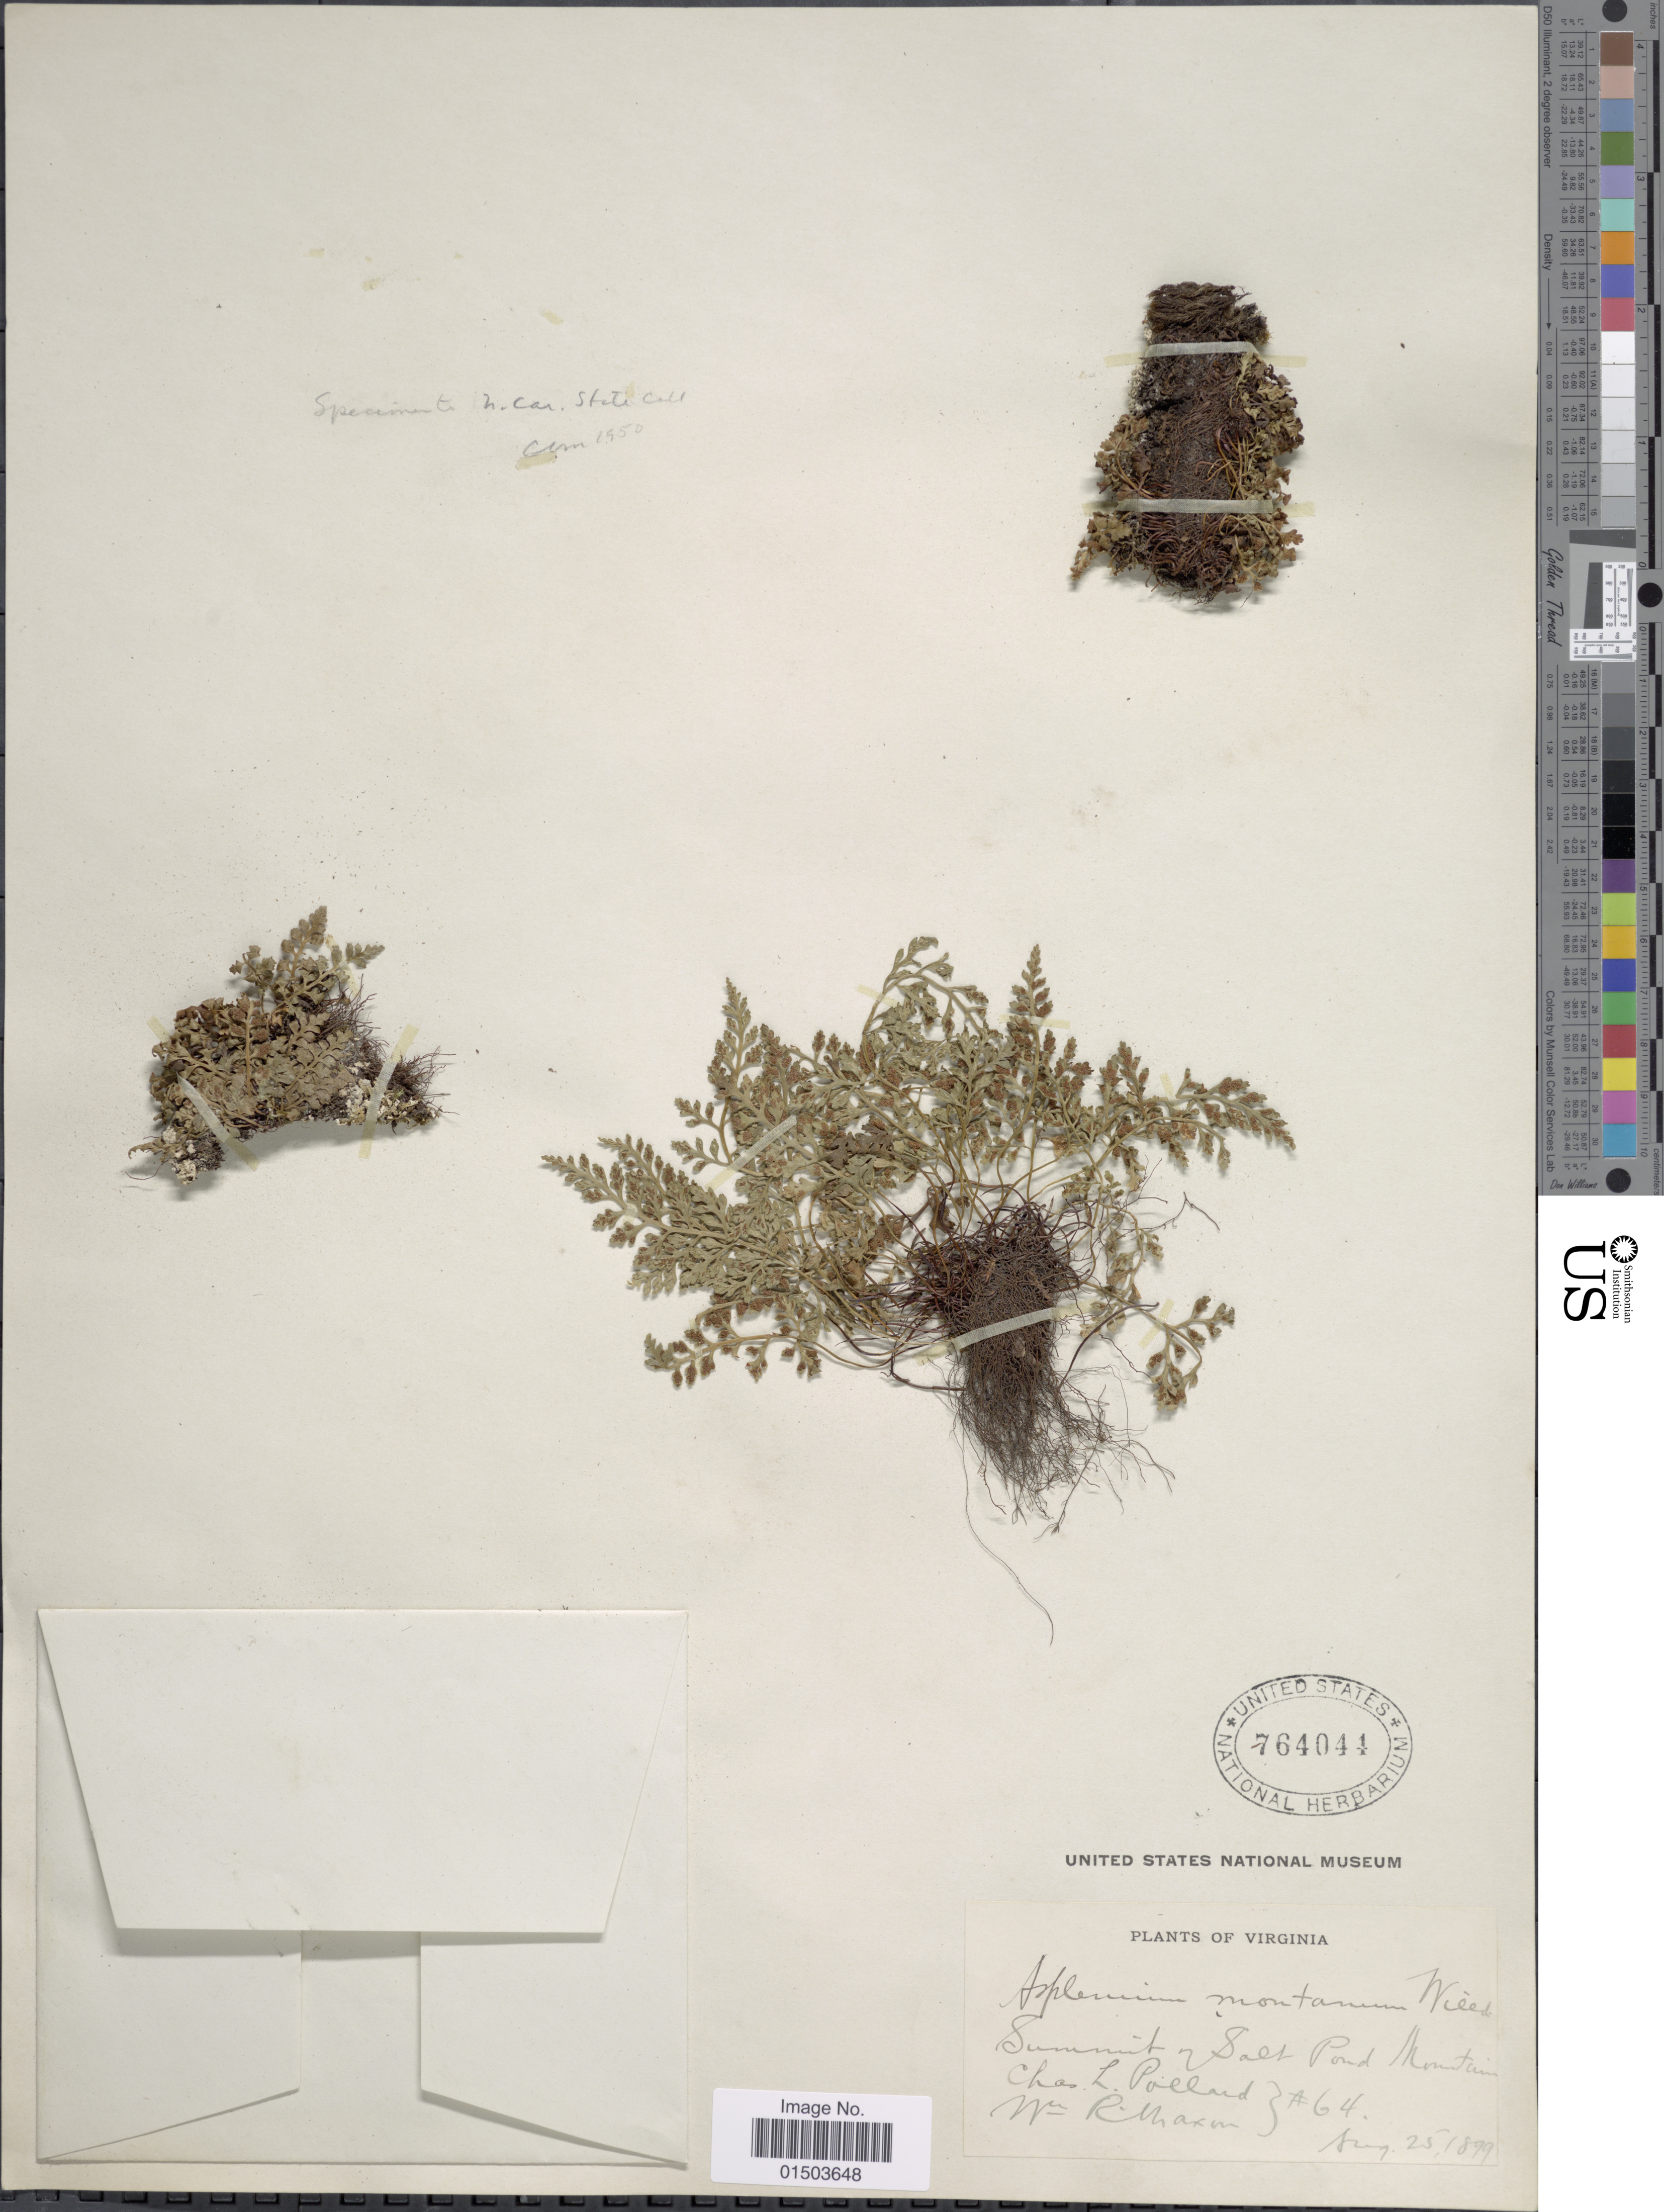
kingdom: Plantae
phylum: Tracheophyta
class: Polypodiopsida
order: Polypodiales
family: Aspleniaceae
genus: Asplenium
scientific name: Asplenium montanum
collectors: C. L. Pollard & W. R. Maxon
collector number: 64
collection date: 1899-08-25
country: United States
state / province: Virginia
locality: Summit of Salt Pond Mountain.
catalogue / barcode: US 764044